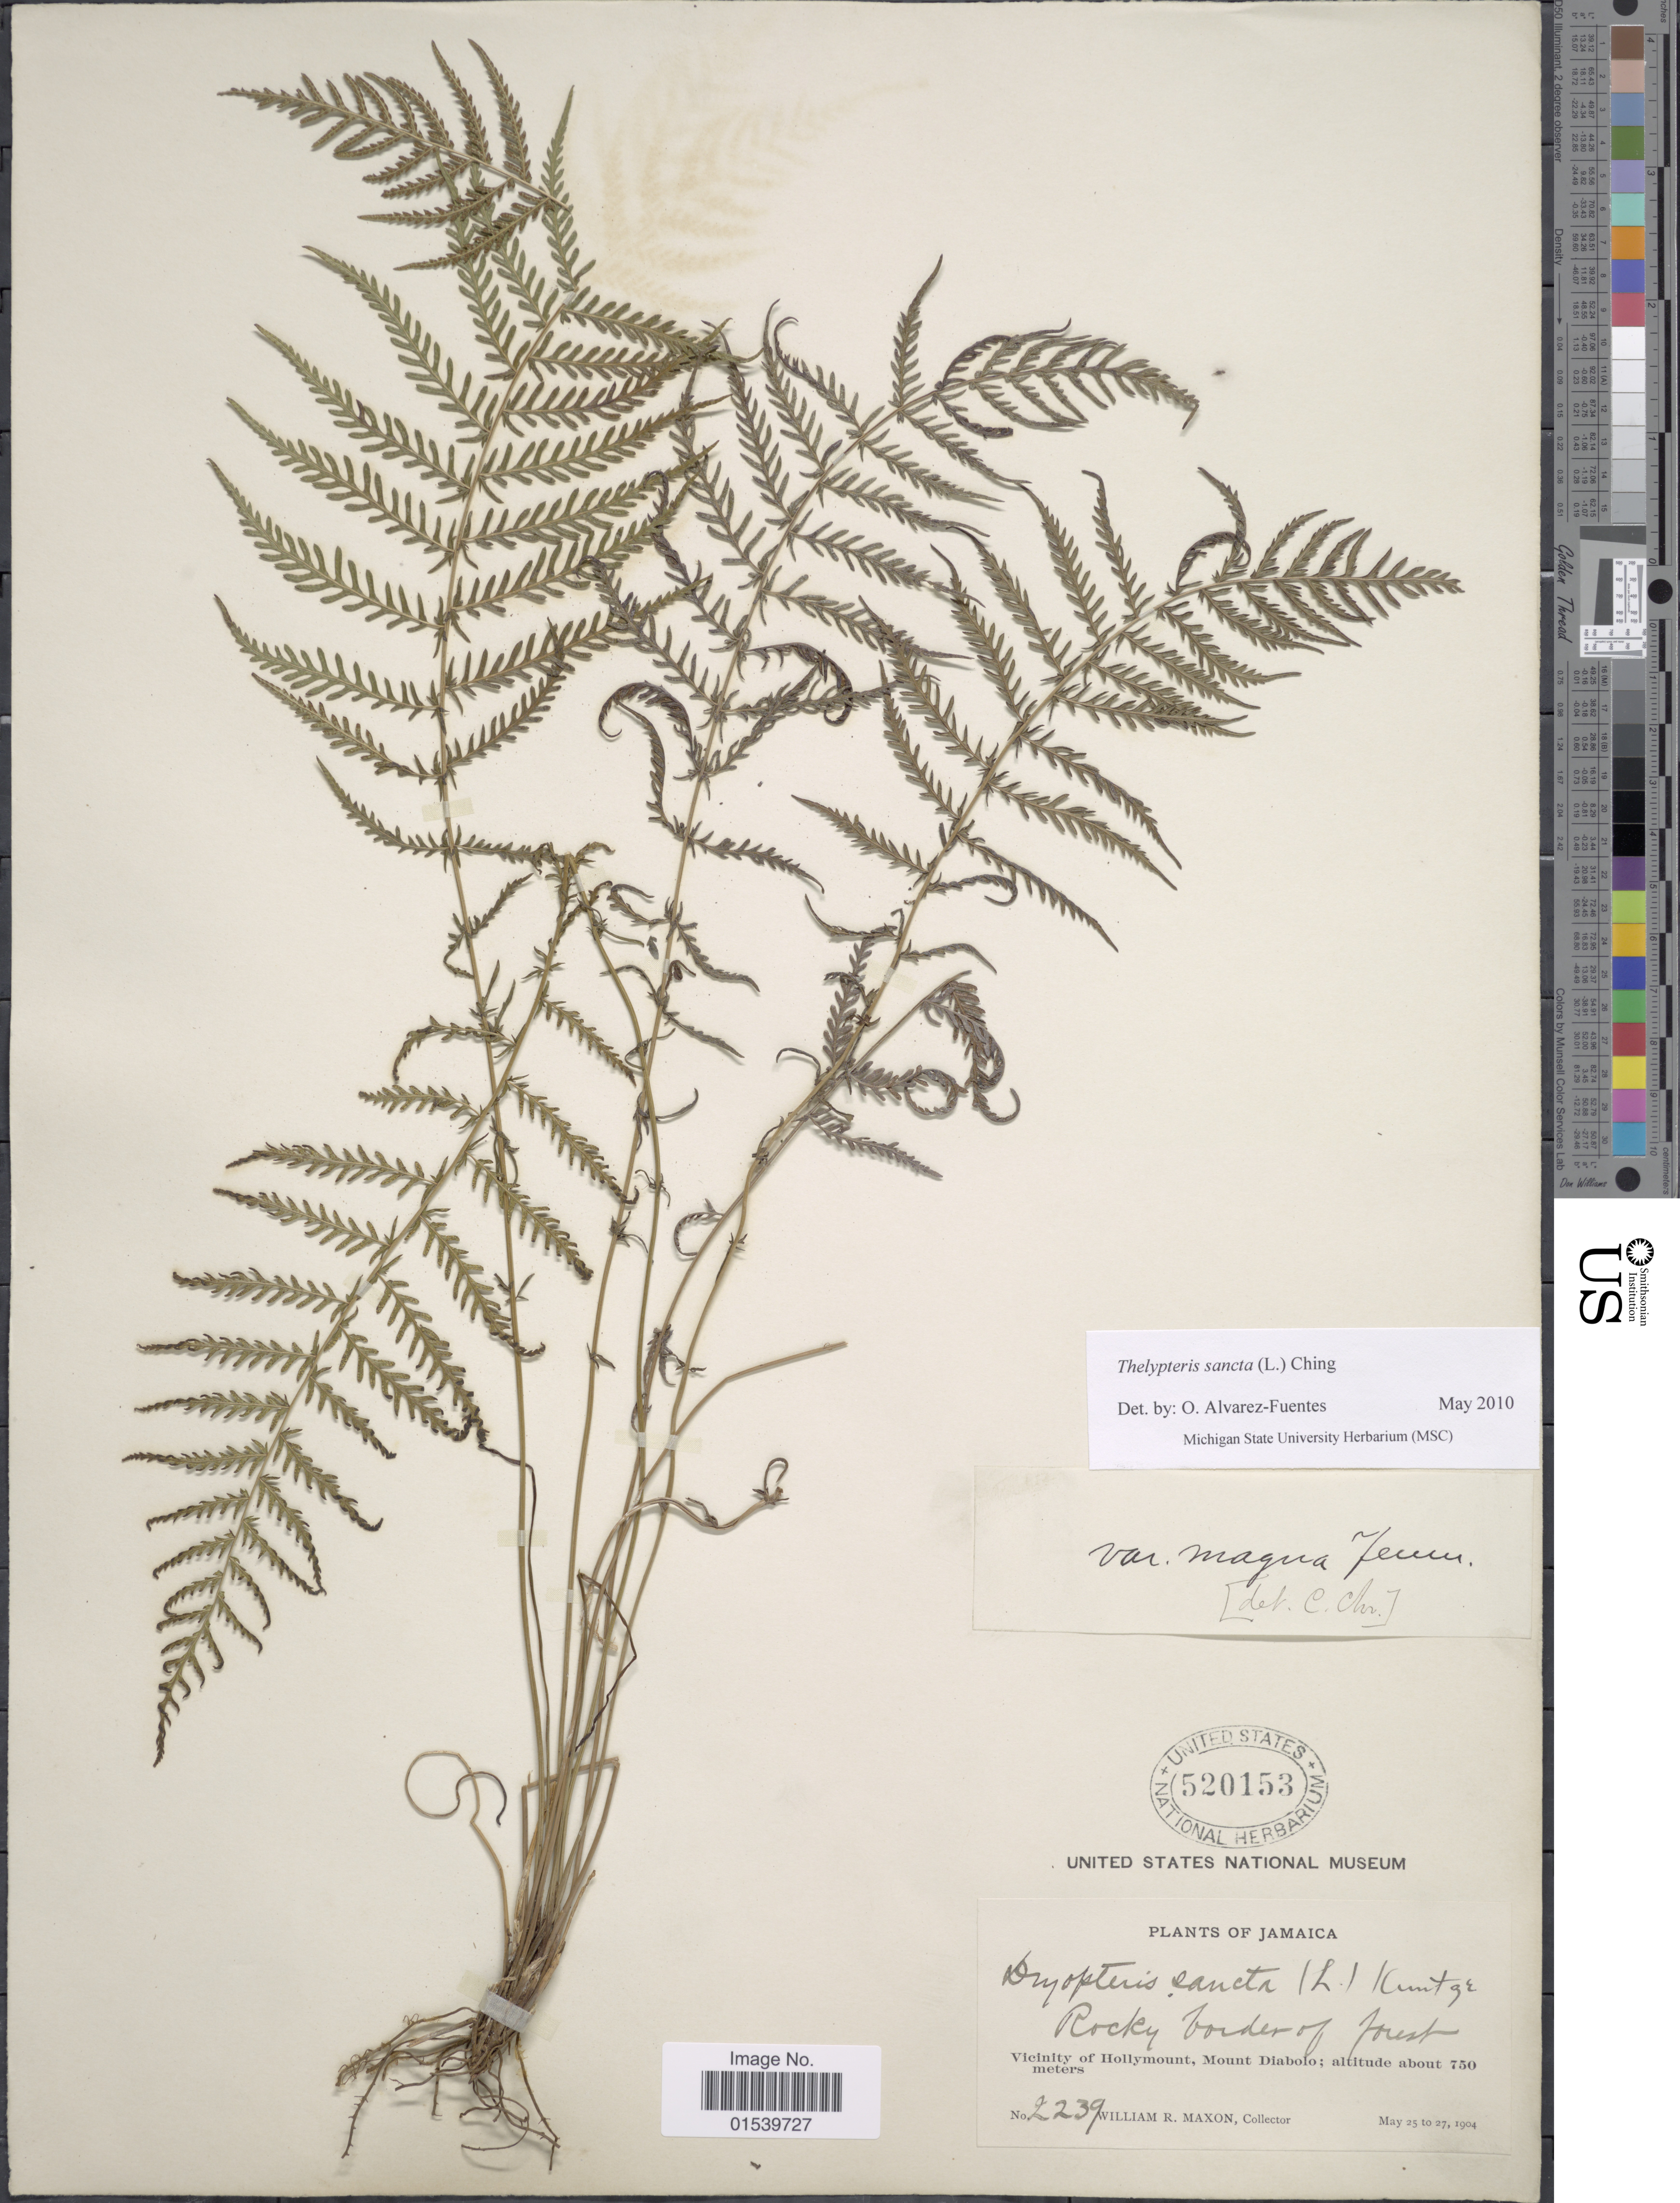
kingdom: Plantae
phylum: Tracheophyta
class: Polypodiopsida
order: Polypodiales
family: Thelypteridaceae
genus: Amauropelta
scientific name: Amauropelta sancta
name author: (L.) Pic. Serm.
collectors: W. R. Maxon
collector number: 2239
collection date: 1904-05-25/1904-05-27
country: Jamaica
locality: Vicinity of Hollymount, Mount Diabolo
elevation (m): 750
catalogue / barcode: US 520153